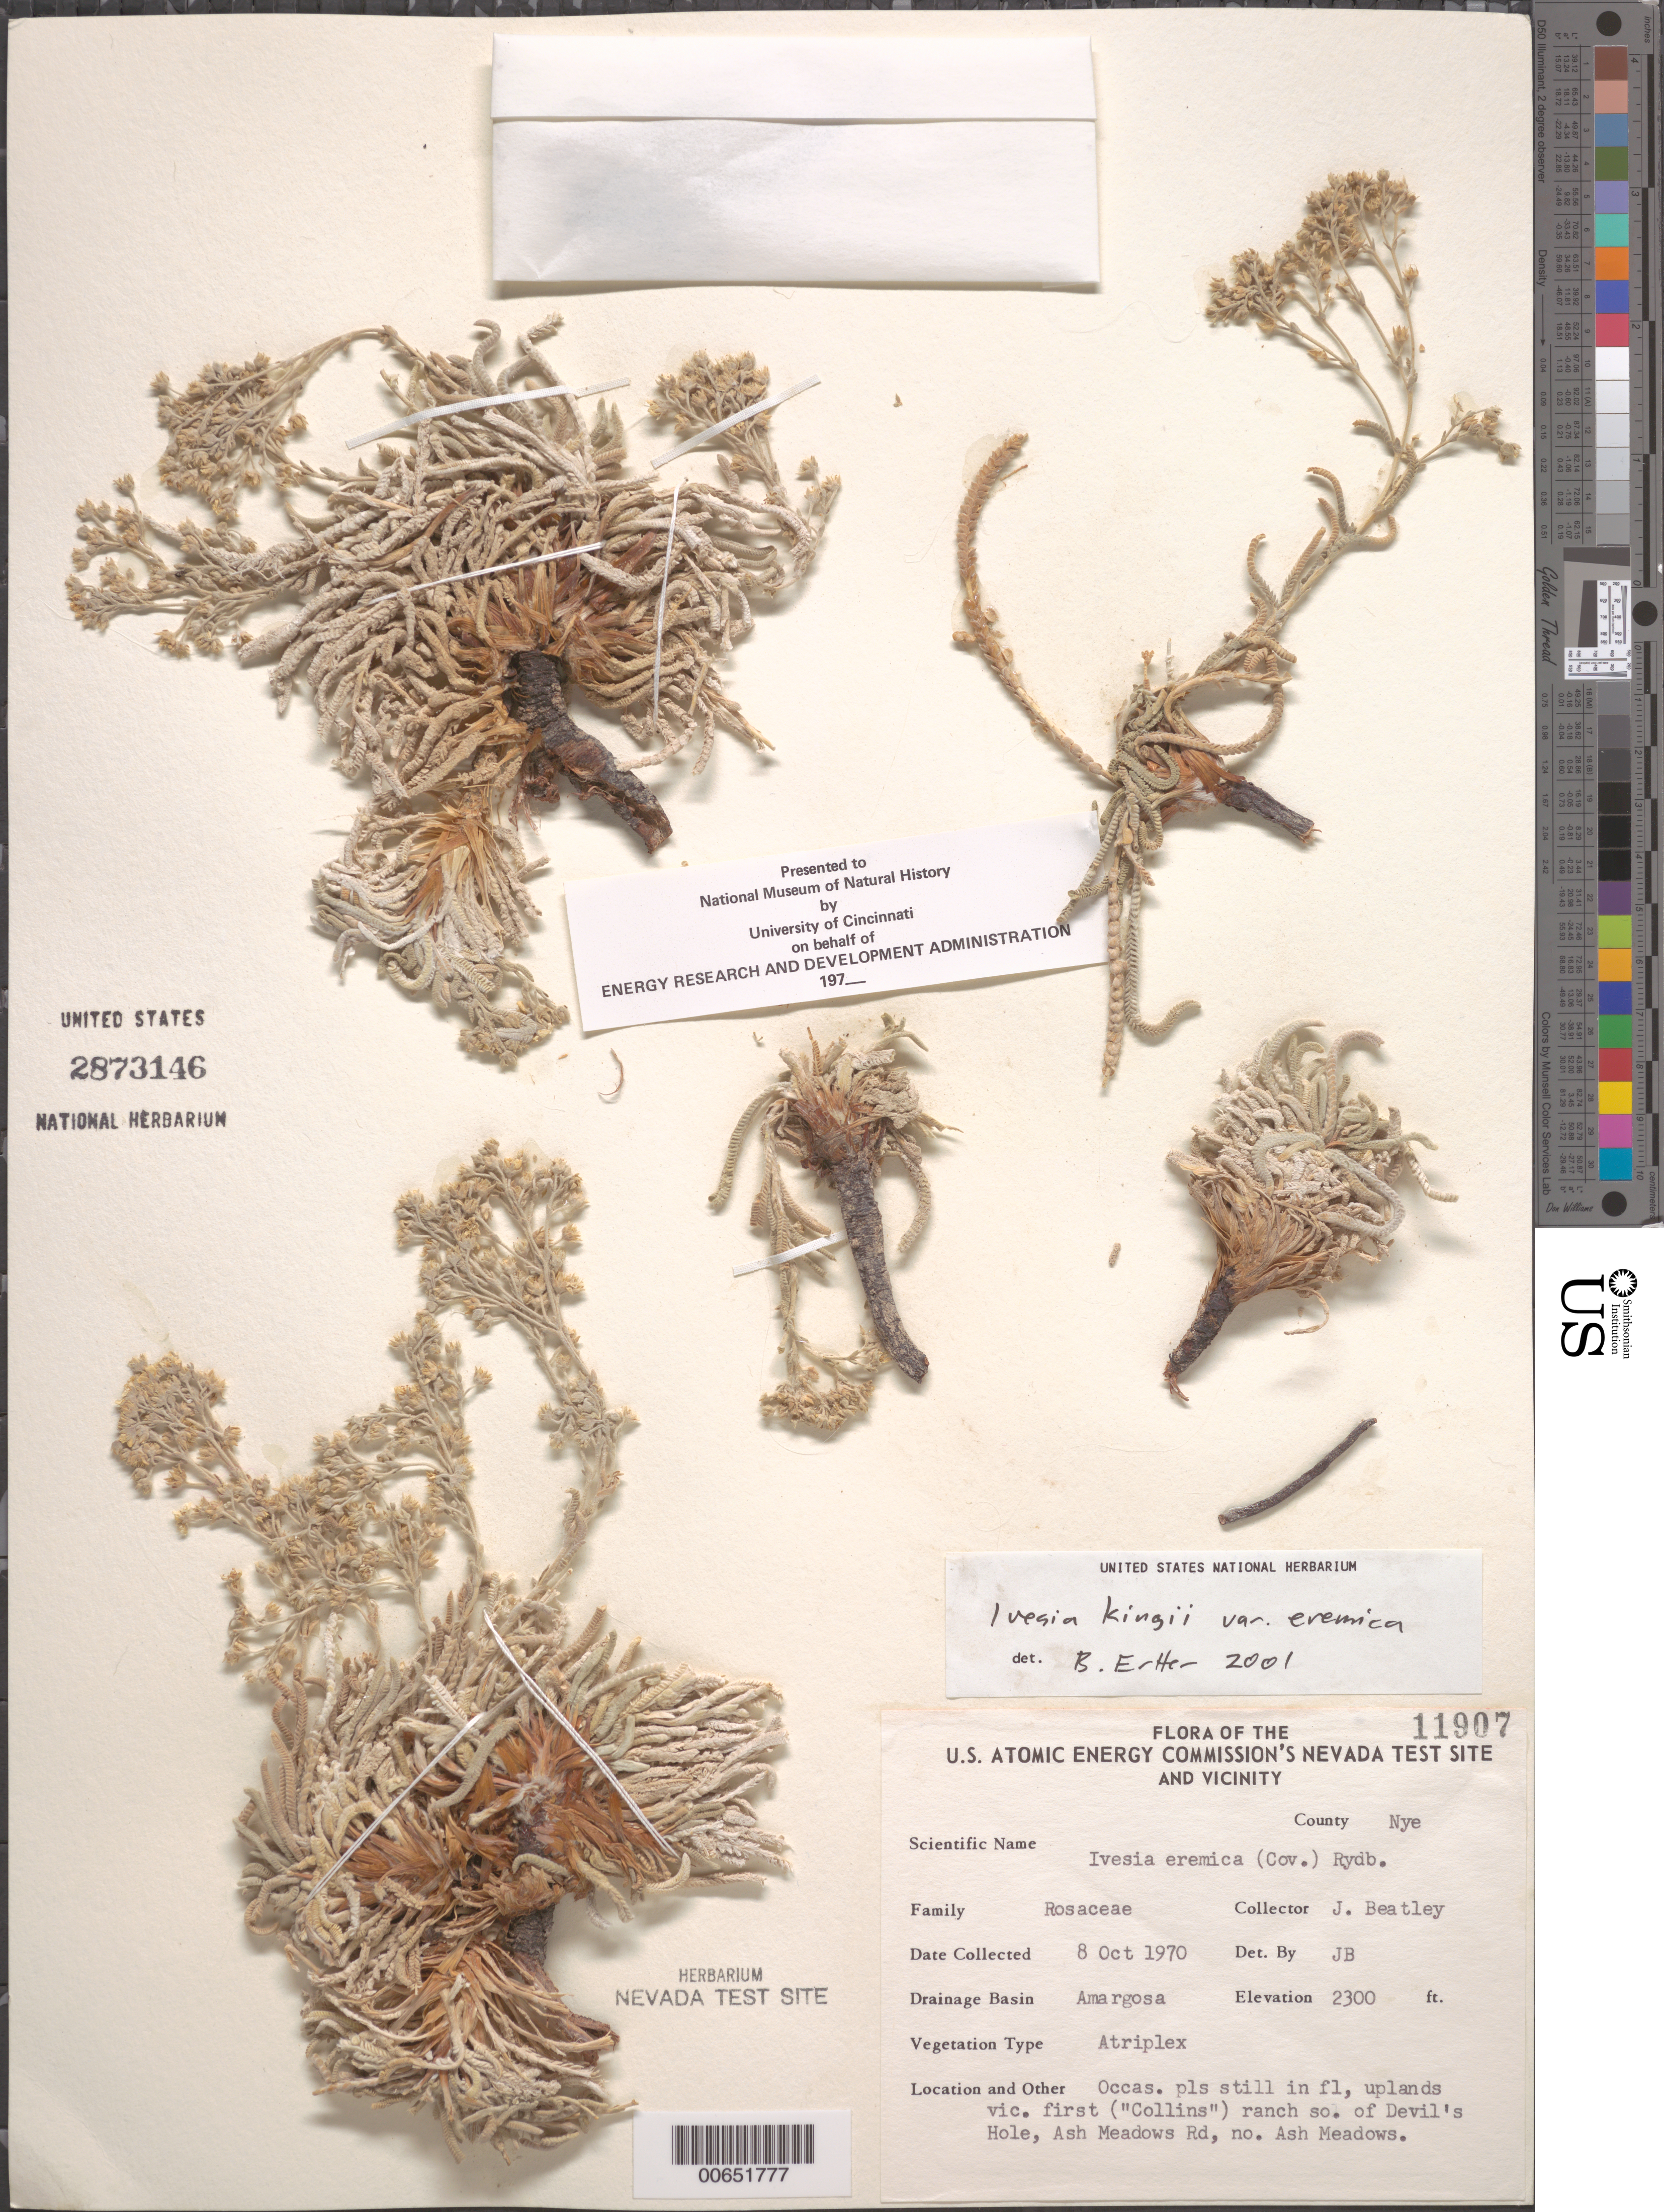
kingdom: Plantae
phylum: Tracheophyta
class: Magnoliopsida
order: Rosales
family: Rosaceae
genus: Potentilla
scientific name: Potentilla kingii var. eremica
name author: (Coville) Mosyakin & Shiyan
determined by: Strong, Mark T., (BOT), Smithsonian Institution - National Museum of Natural History (UNITED STATES)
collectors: J. C. Beatley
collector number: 11907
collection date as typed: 08 Oct 1970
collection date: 1970-10-08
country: United States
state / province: Nevada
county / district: Nye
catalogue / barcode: US 2873146